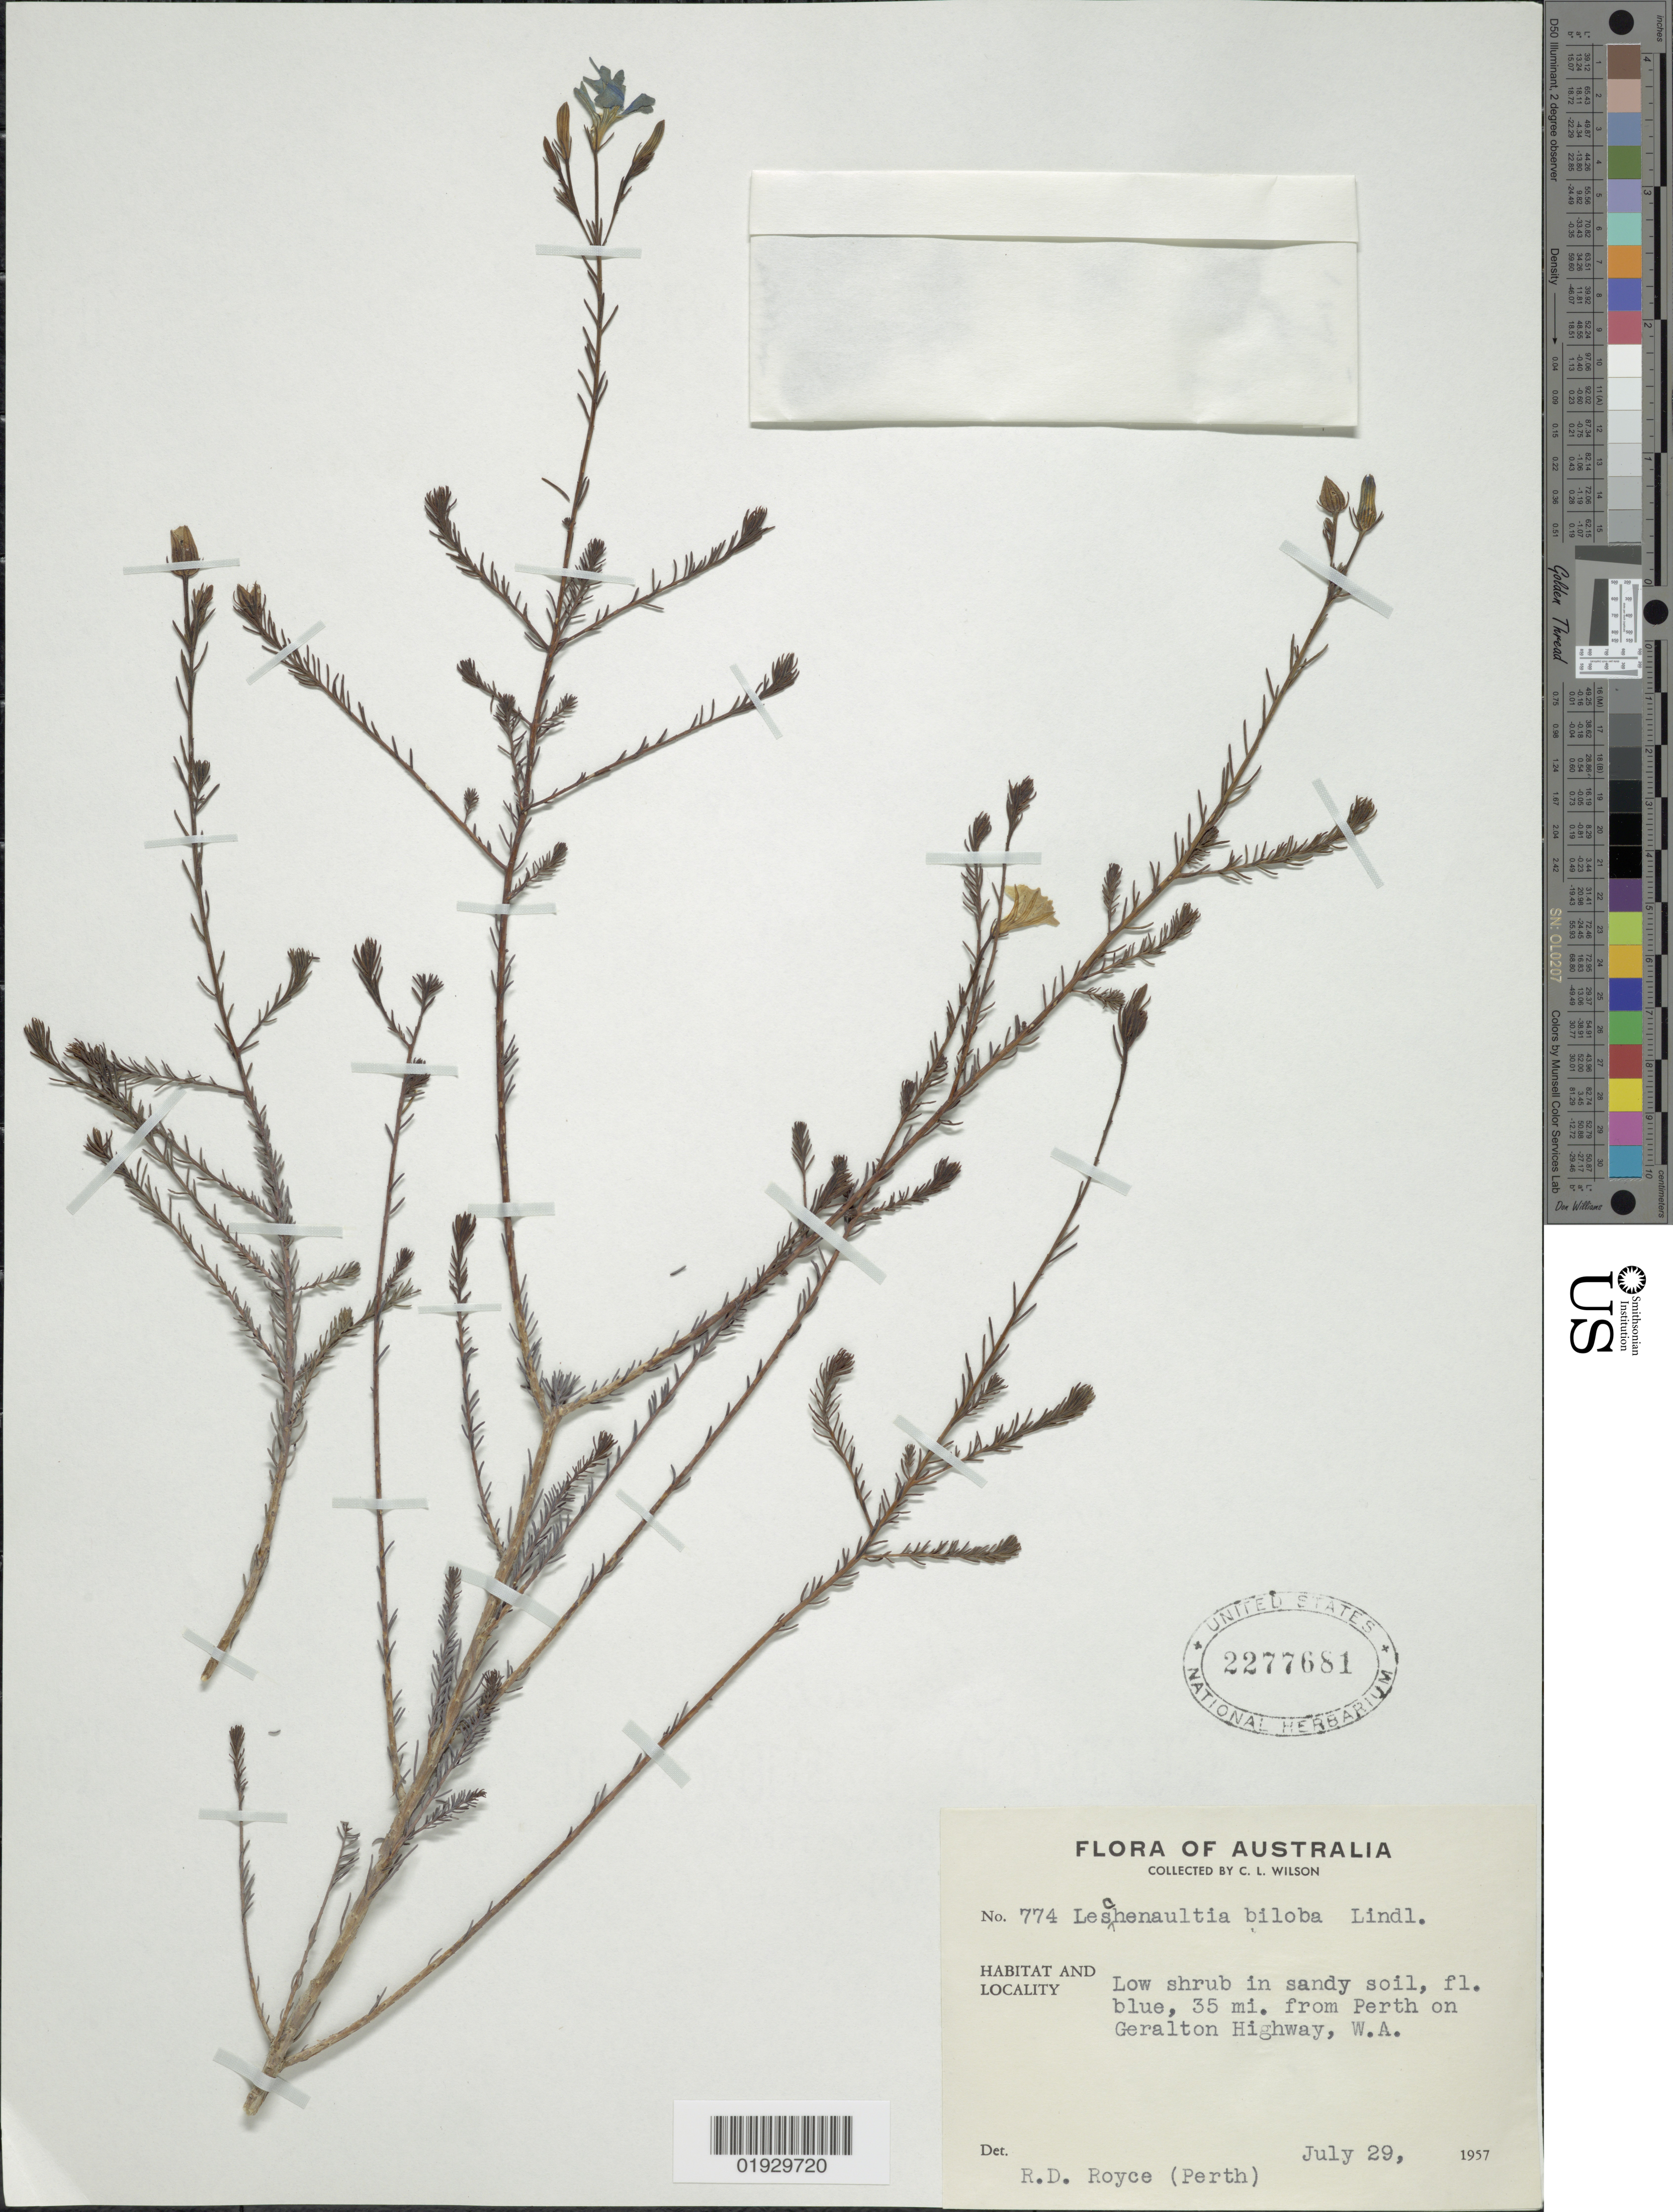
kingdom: Plantae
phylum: Tracheophyta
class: Magnoliopsida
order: Asterales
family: Goodeniaceae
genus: Leschenaultia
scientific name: Leschenaultia biloba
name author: Lindl.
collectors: C. L. Wilson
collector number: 774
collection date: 1957-07-29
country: Australia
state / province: Western Australia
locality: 35 mi. from Perth on Geralton Highway, W.A.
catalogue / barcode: US 2277681